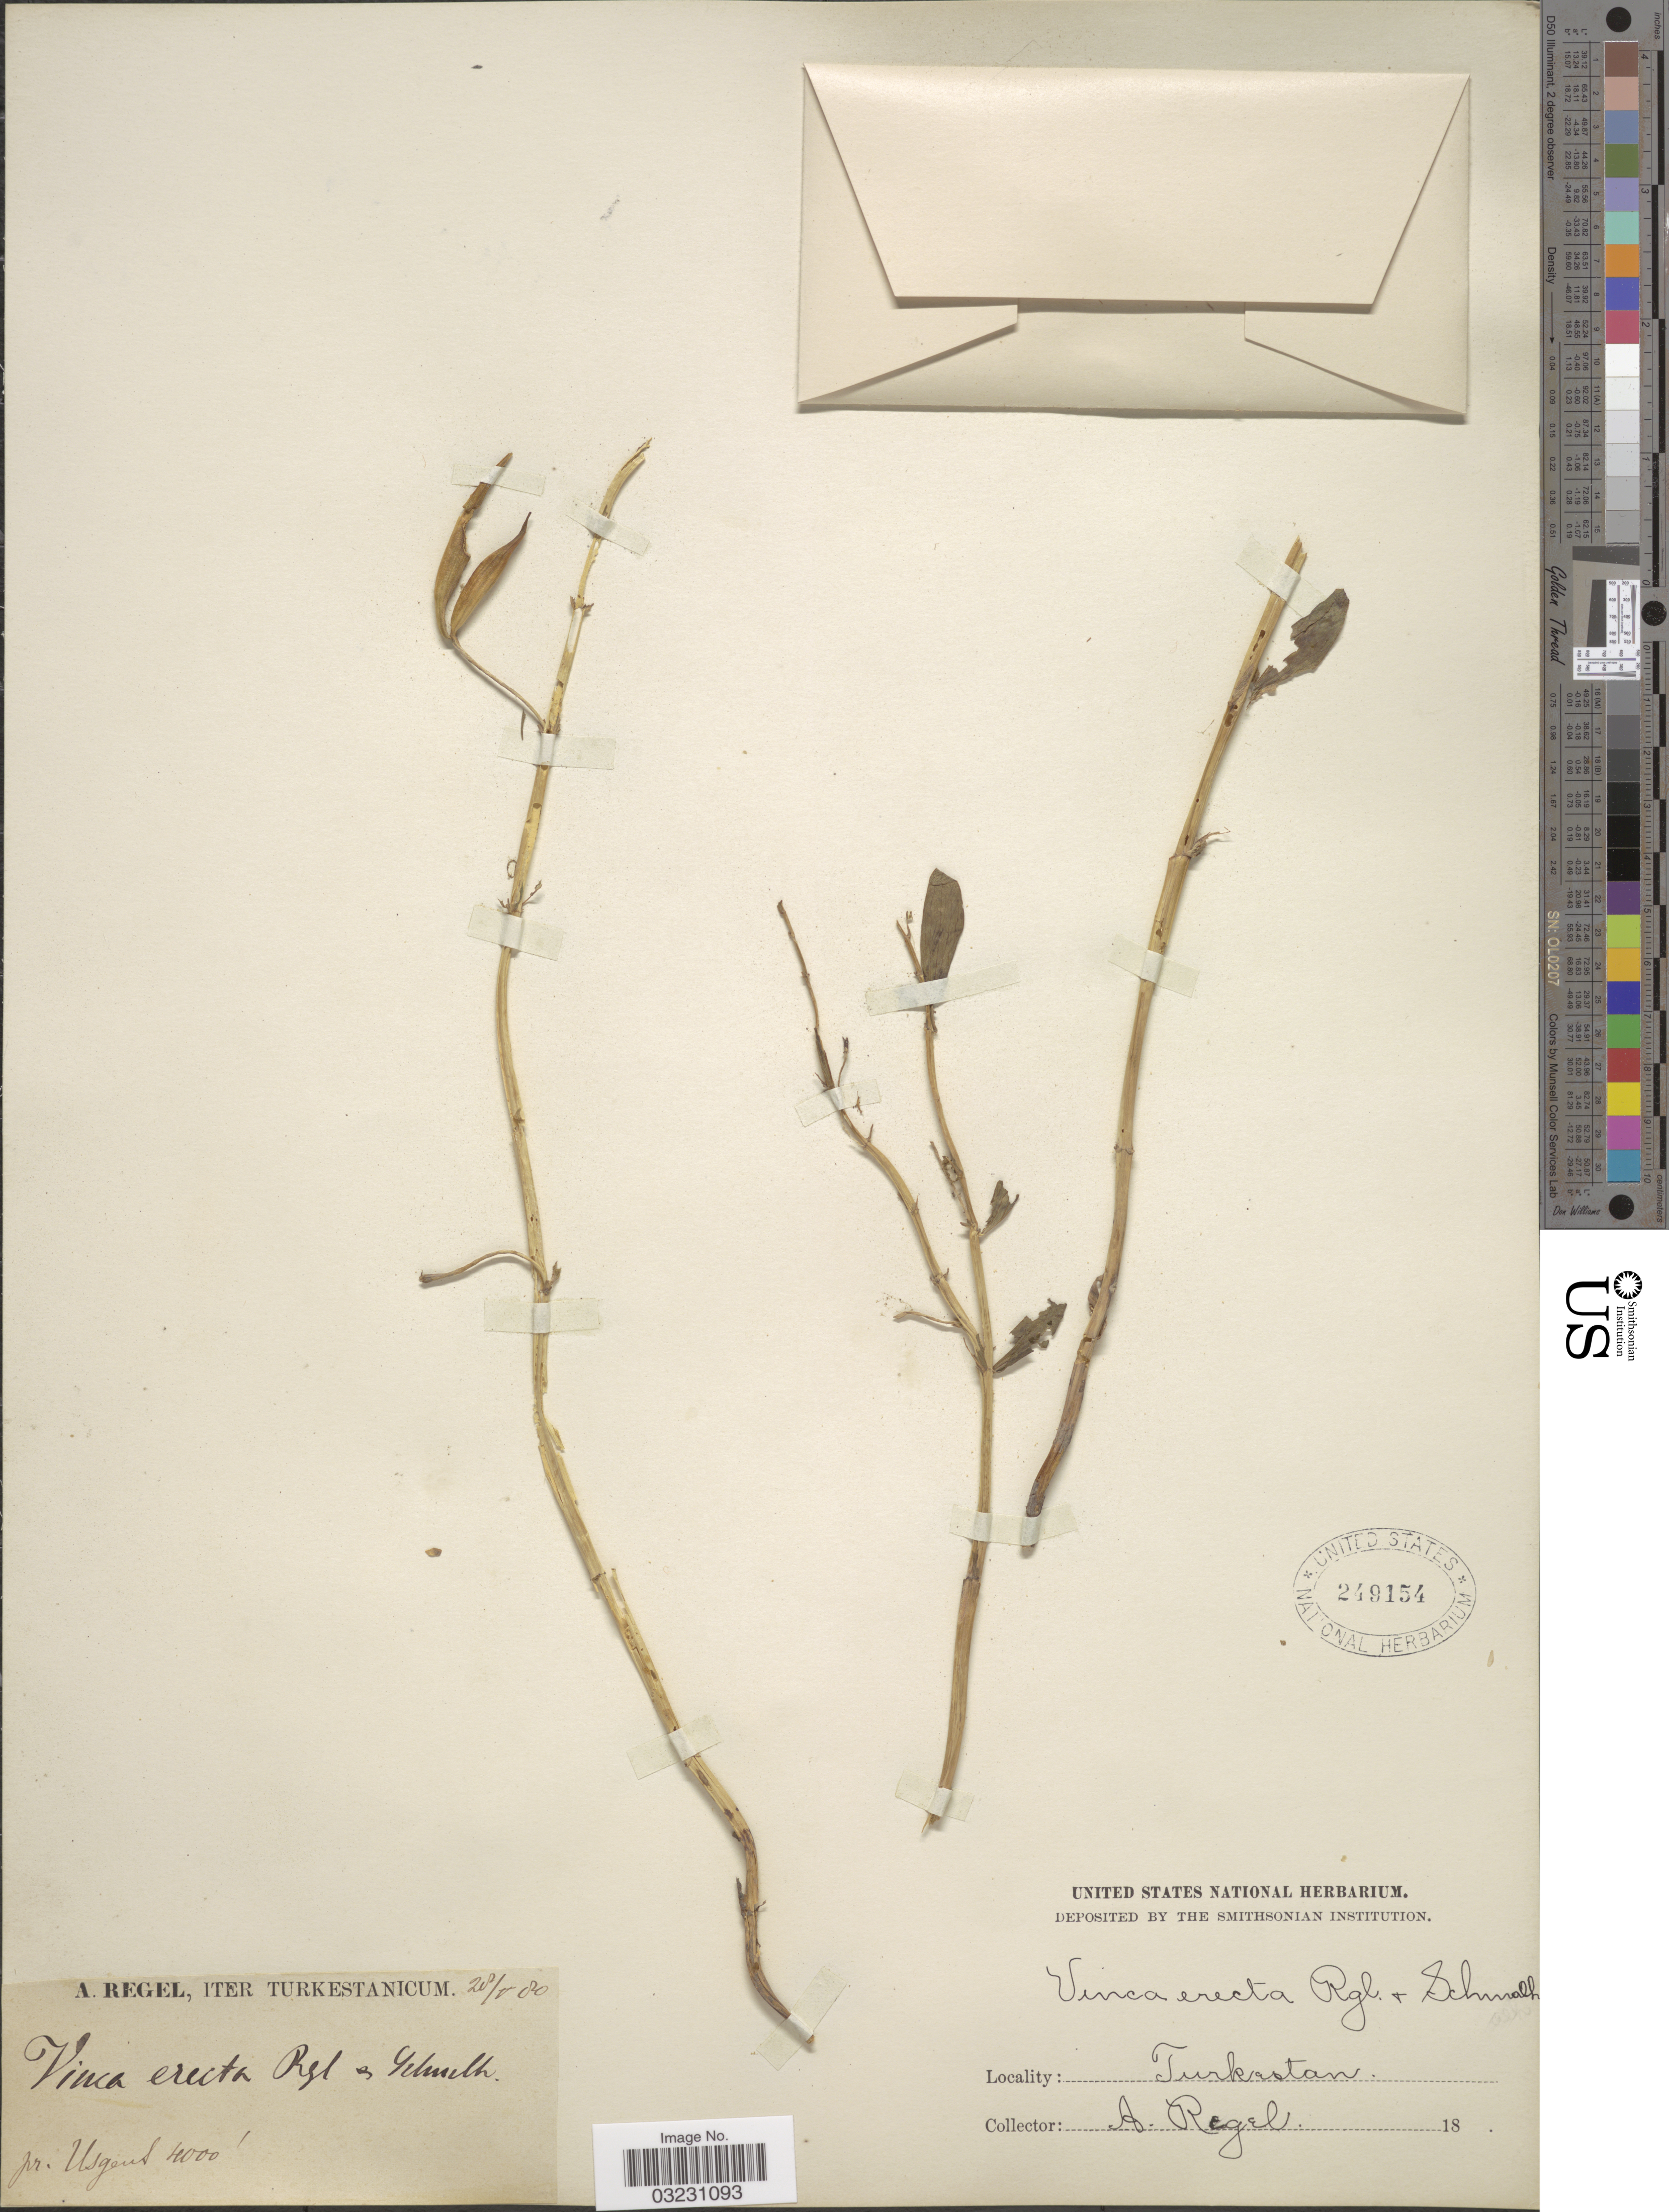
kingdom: Plantae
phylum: Tracheophyta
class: Magnoliopsida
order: Gentianales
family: Apocynaceae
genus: Vinca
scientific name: Vinca erecta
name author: Regel & Schmalh.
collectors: A. Regel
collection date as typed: Transcribed d/m/y: 28/5/80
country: Uzbekistan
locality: Turkestanicum. Pr. Usgent.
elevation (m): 1219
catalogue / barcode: US 249154